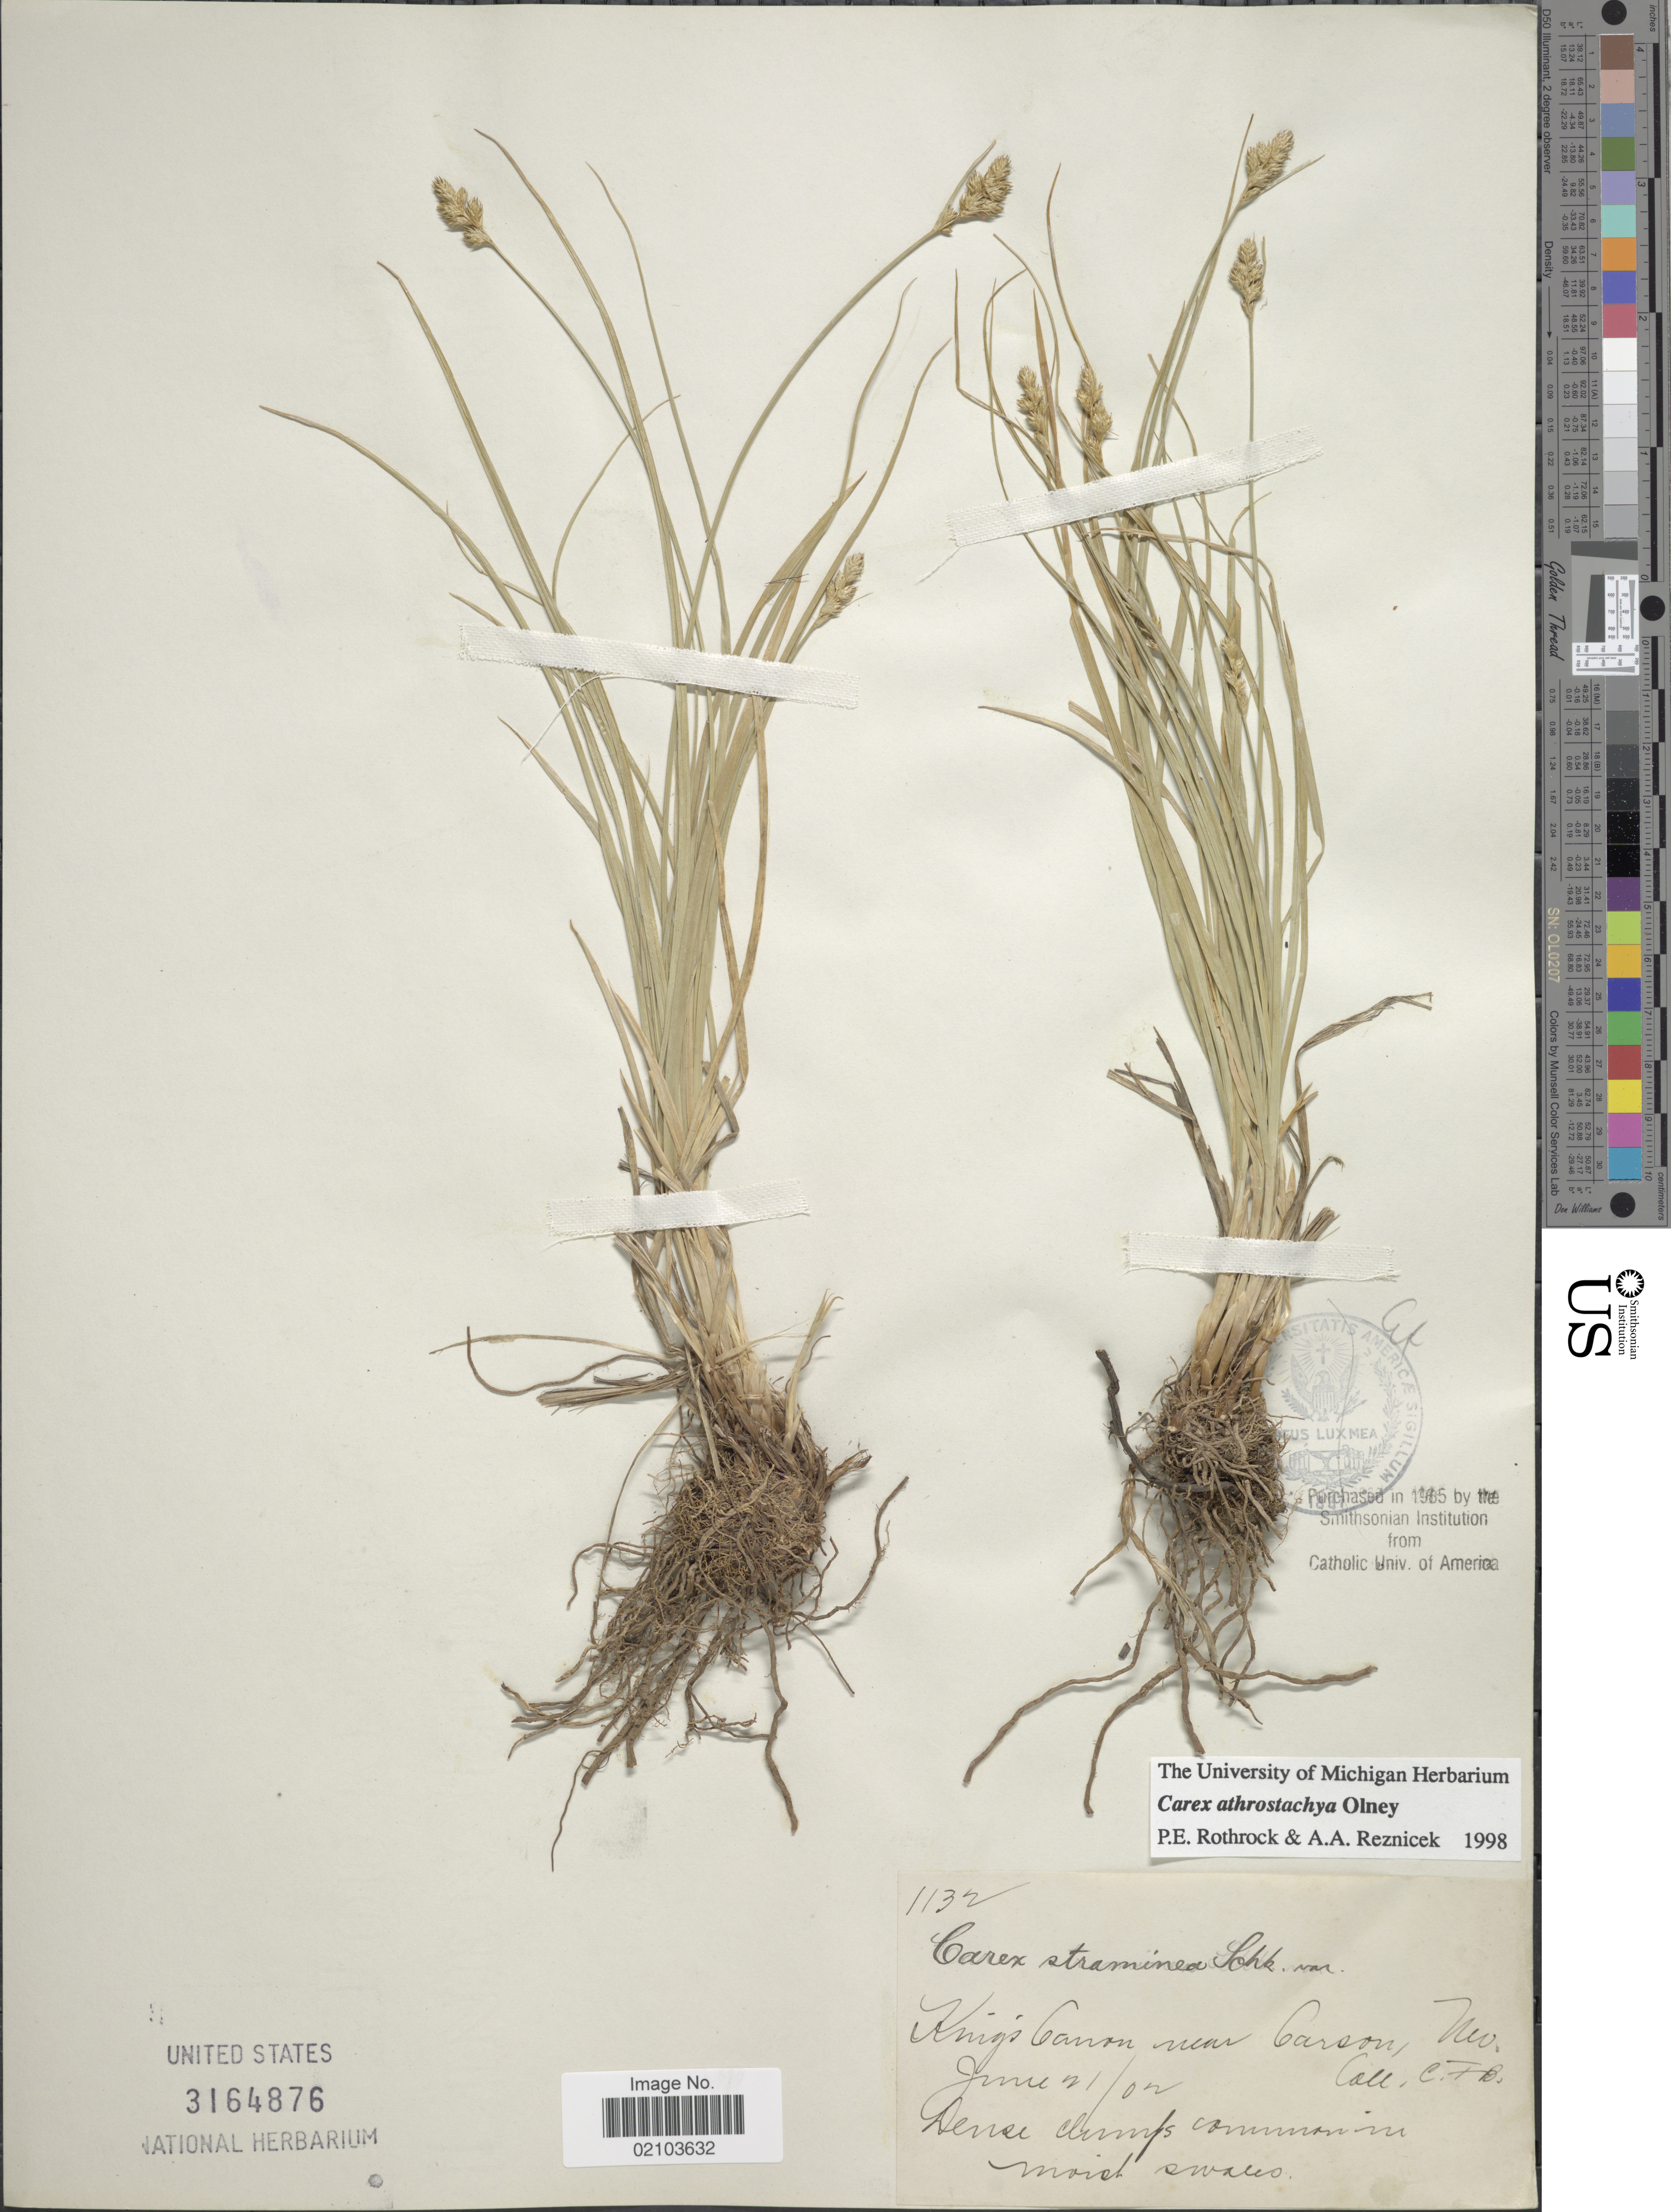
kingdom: Plantae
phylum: Tracheophyta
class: Liliopsida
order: Poales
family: Cyperaceae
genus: Carex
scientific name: Carex athrostachya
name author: Olney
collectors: C. F. B.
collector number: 1132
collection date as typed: Transcribed d/m/y: 21/6/2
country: United States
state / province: Missouri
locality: King's Canon near Carson, Mo.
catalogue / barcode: US 3164876